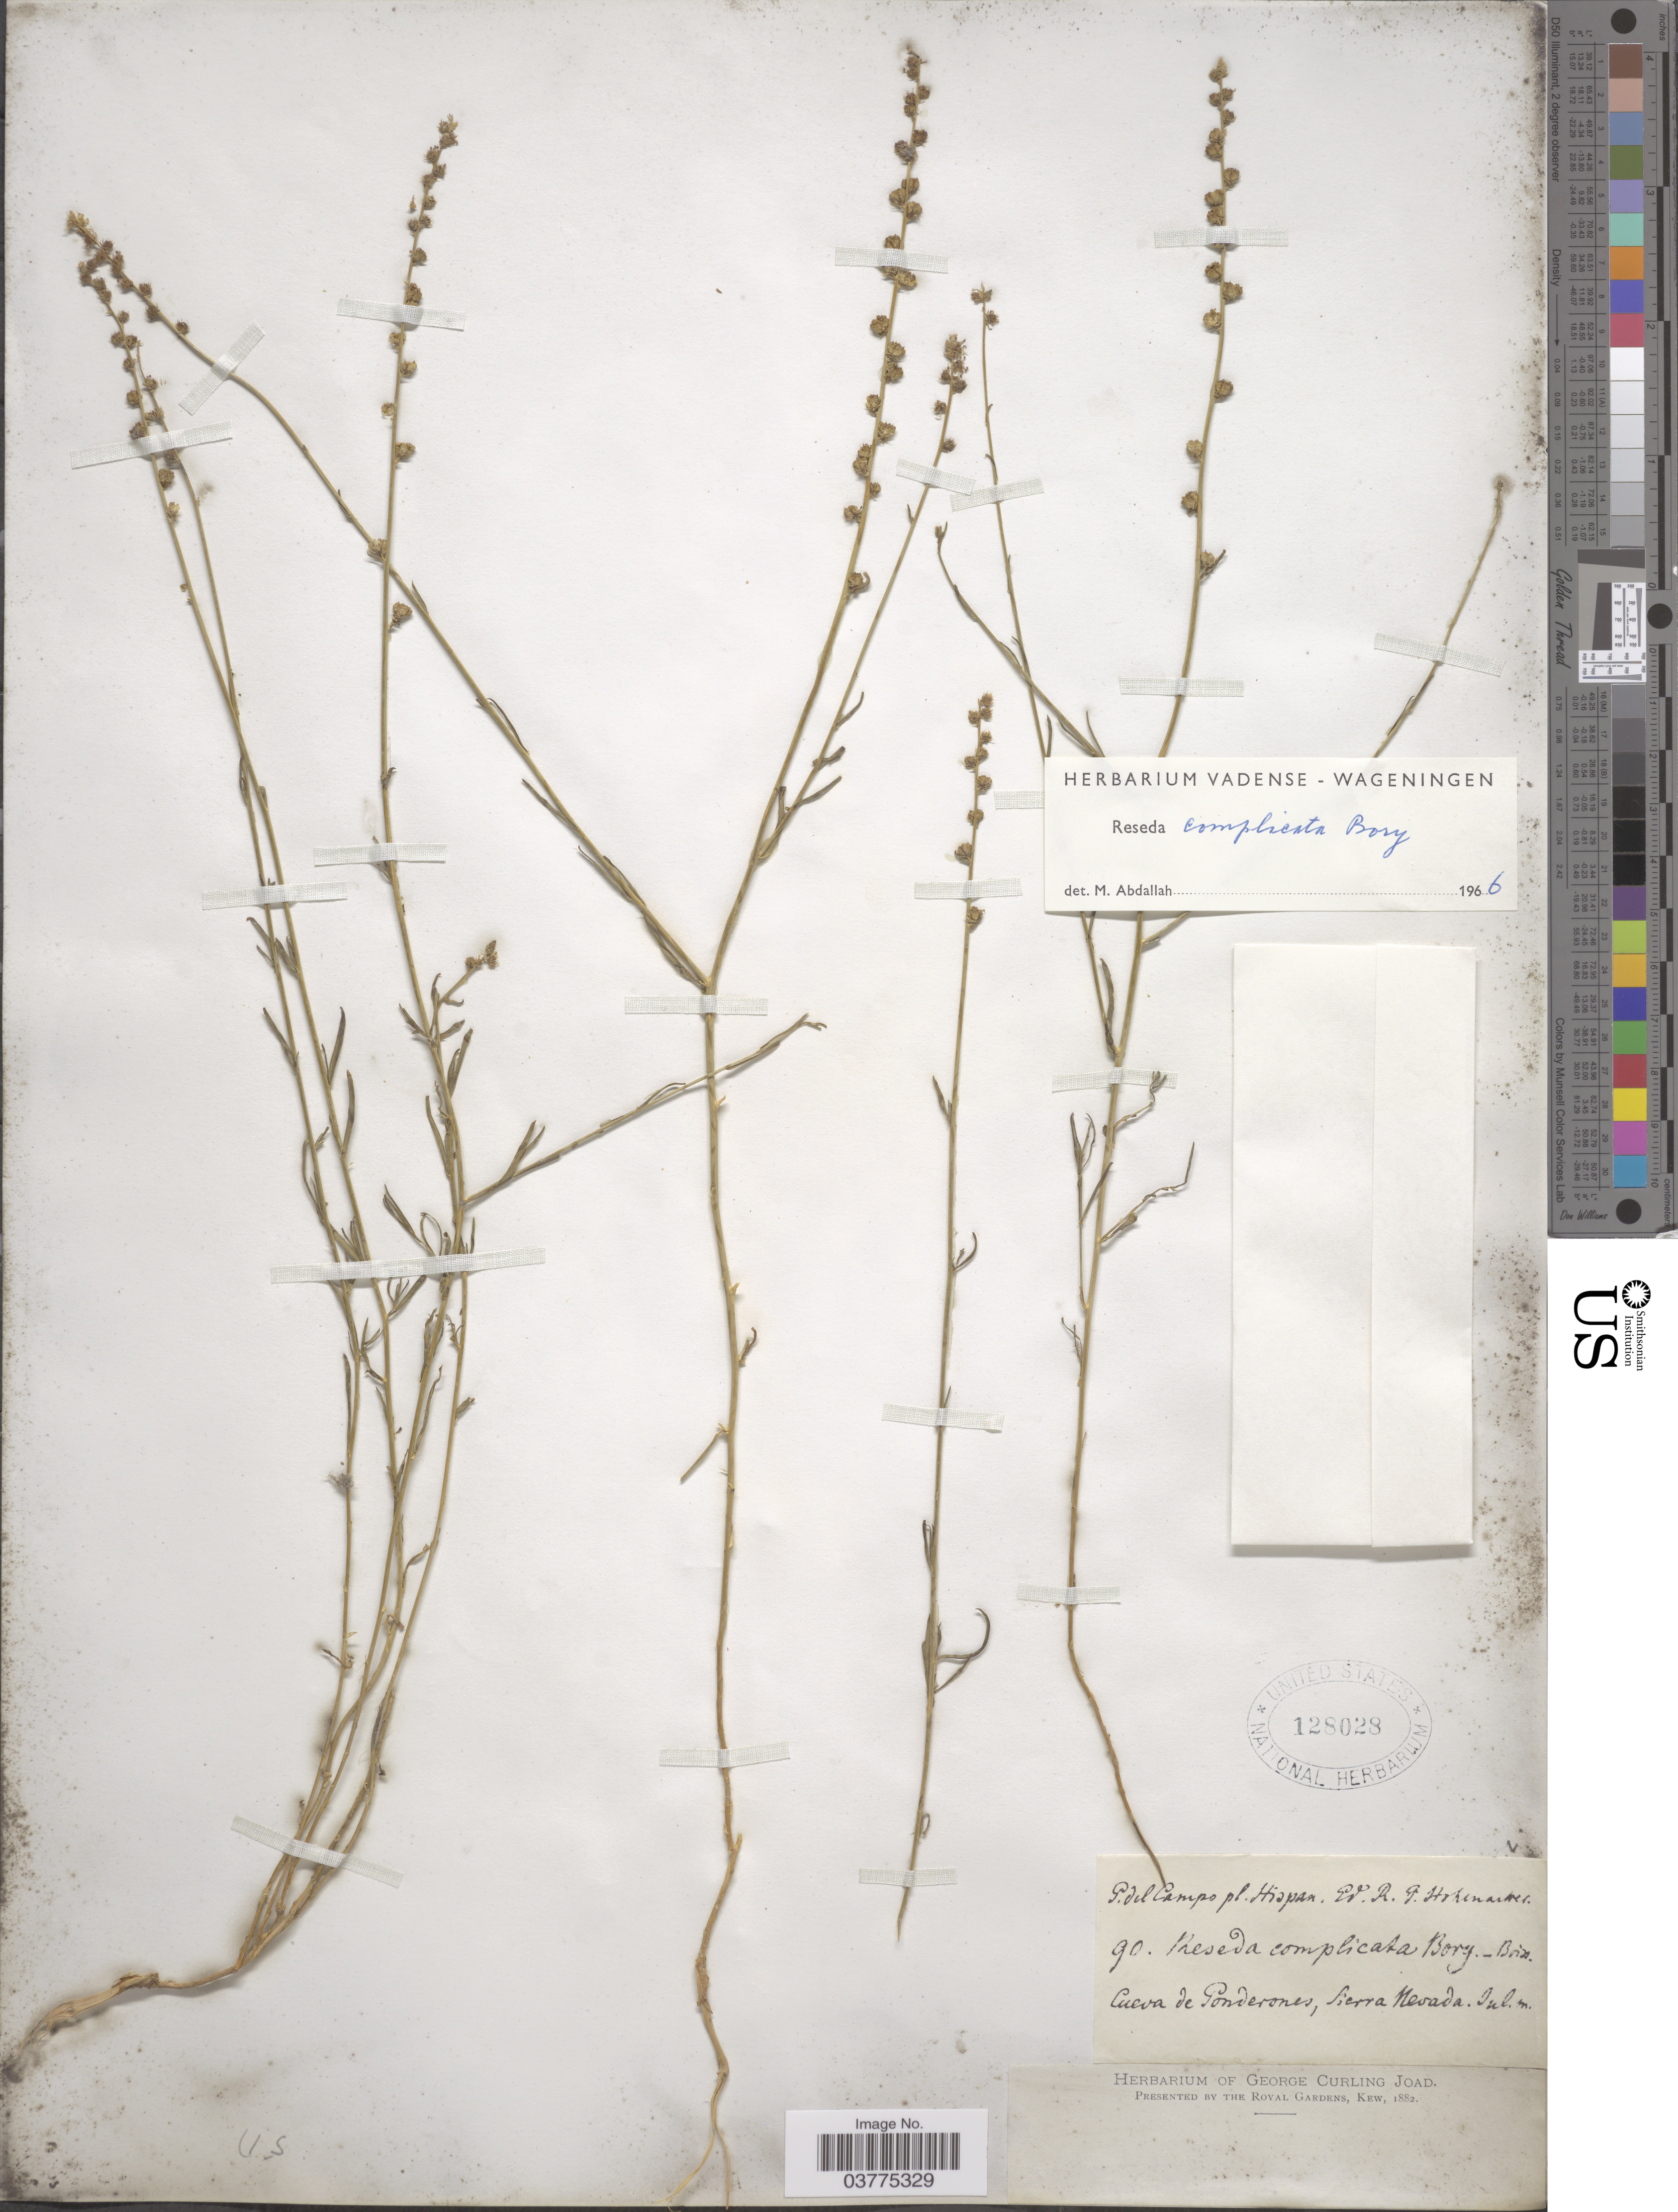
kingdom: Plantae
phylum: Tracheophyta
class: Magnoliopsida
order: Brassicales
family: Resedaceae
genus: Reseda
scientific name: Reseda complicata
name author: Bory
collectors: R. F. Hohenacker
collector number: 90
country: Spain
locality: Campo pl. Hispan. Cueva de Ponderones, Sierra Nevada.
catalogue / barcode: US 128028